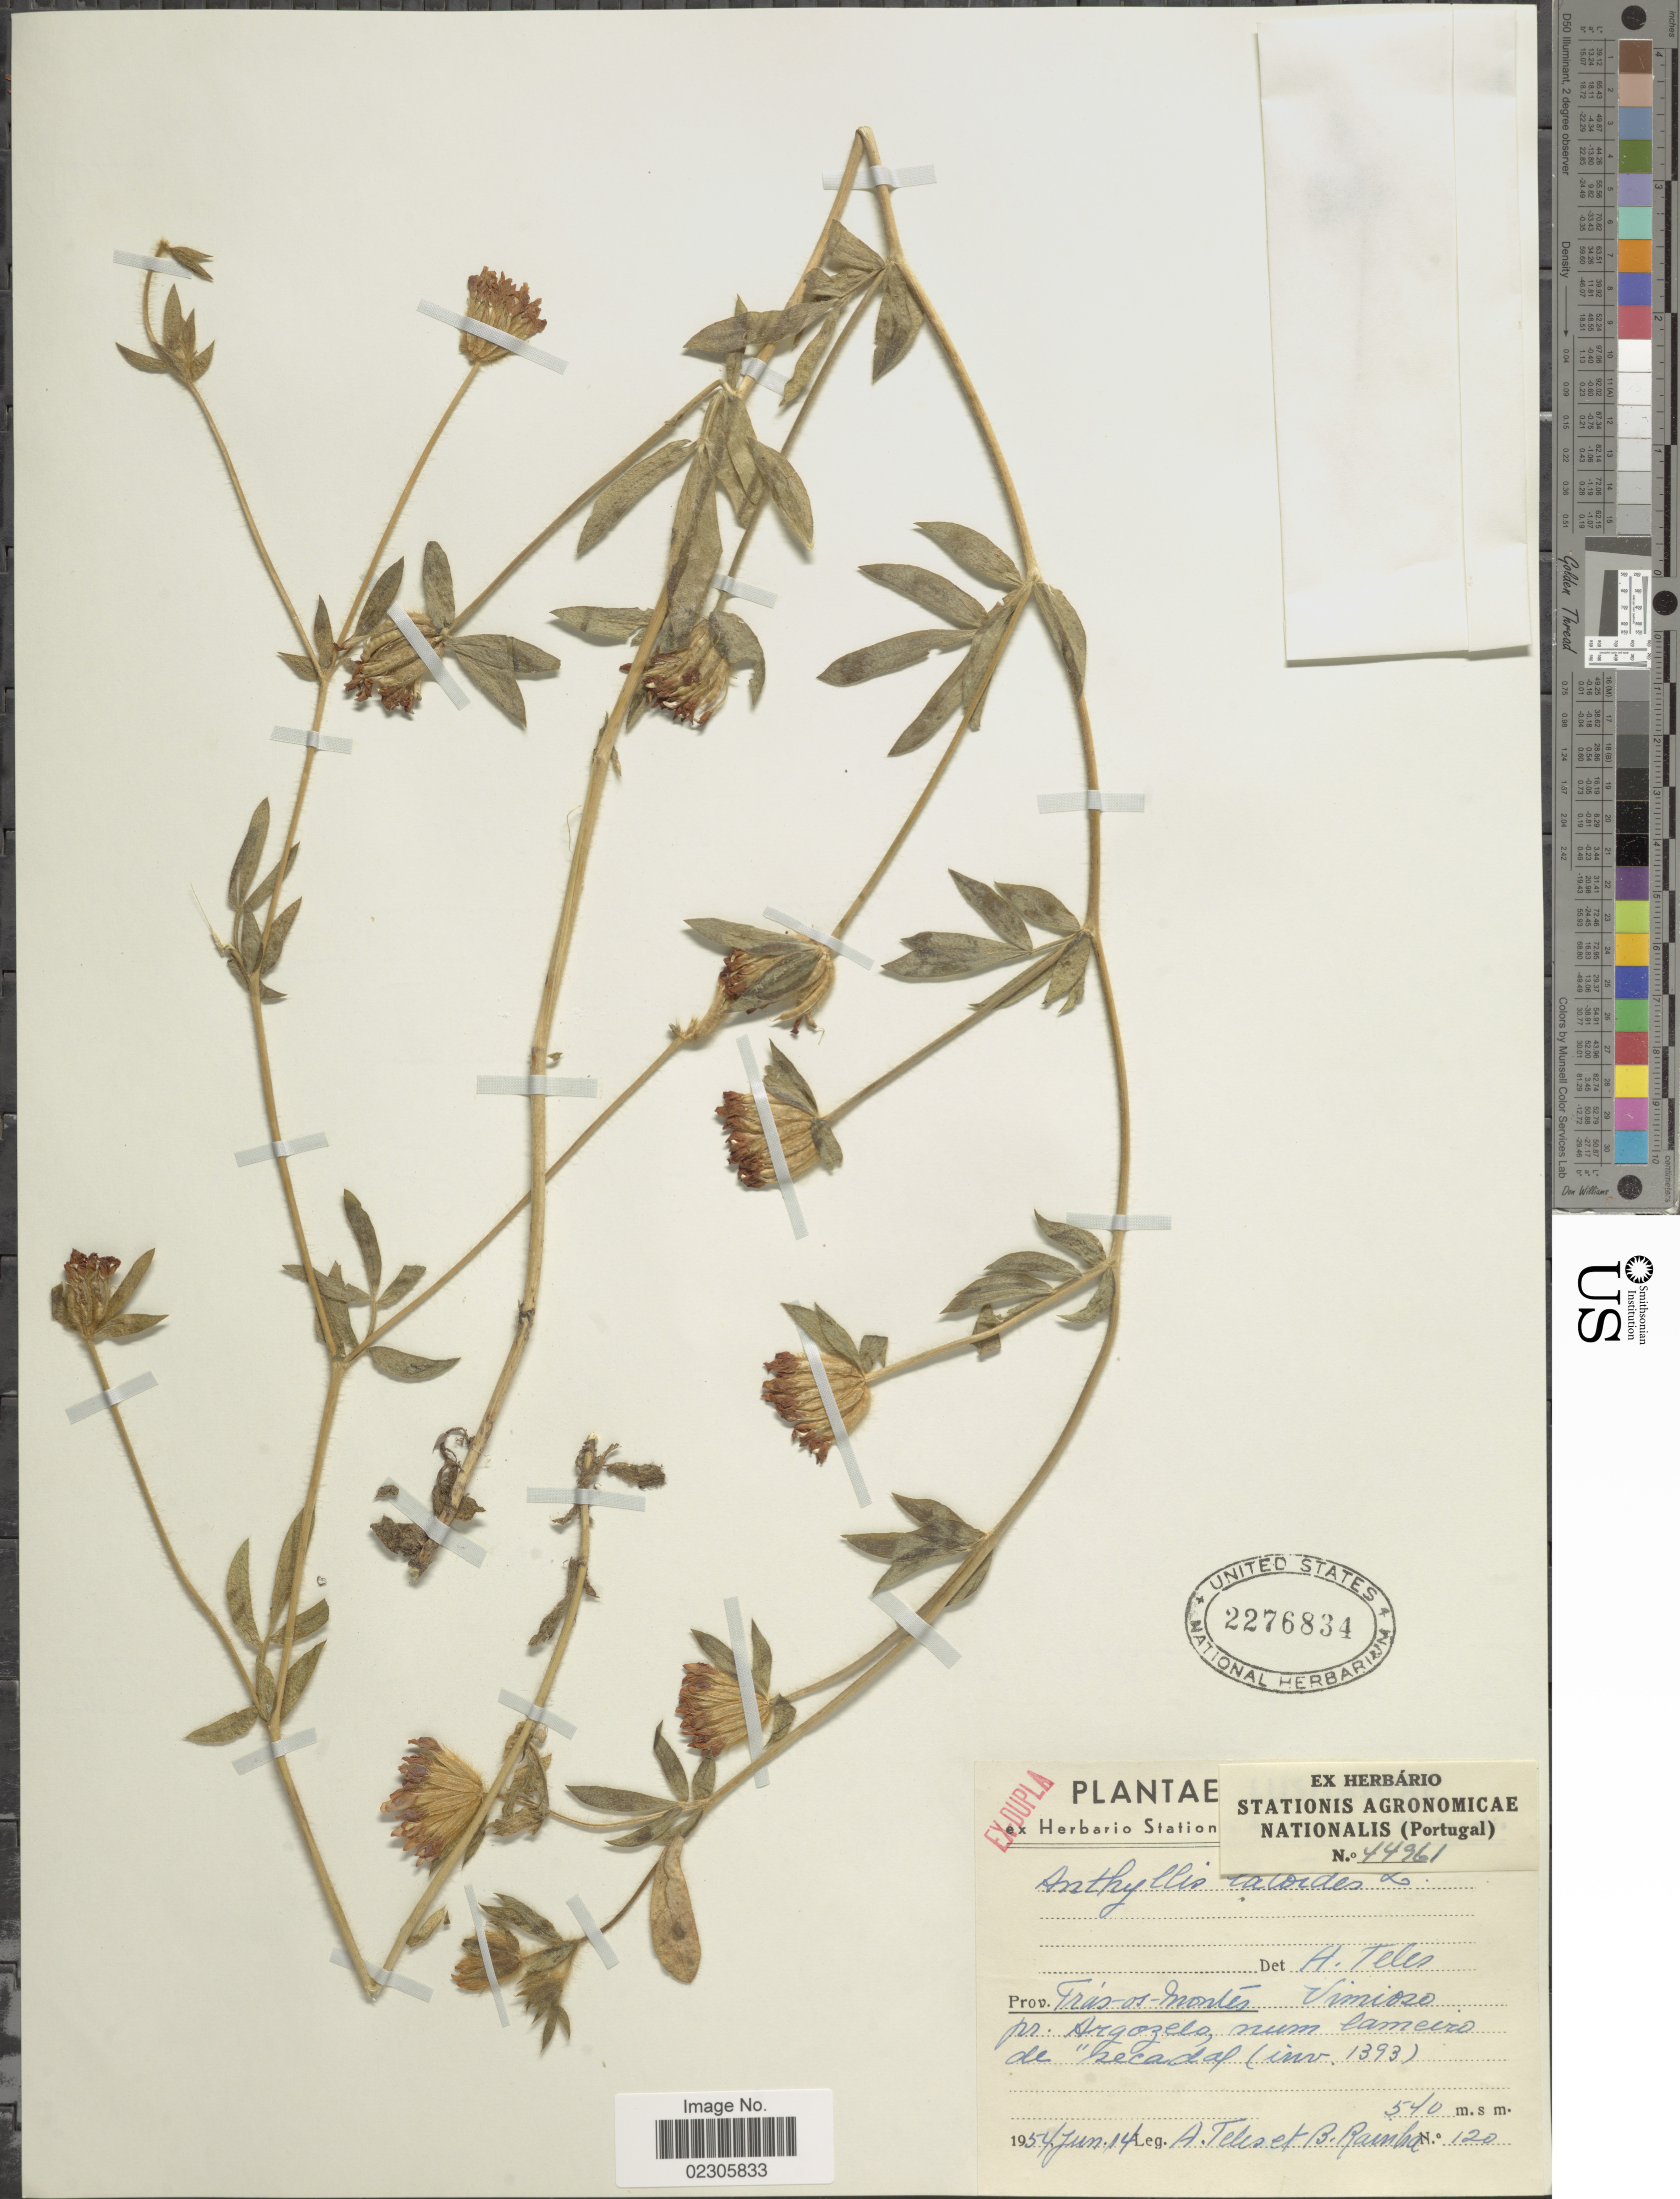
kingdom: Plantae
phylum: Tracheophyta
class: Magnoliopsida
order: Fabales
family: Fabaceae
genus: Anthyllis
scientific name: Anthyllis lotoides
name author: L.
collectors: A. Teles & B. Rainha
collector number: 44961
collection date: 1954-06-14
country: Portugal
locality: Prov. Tras-os Montes, Vinoso pr. Argozelo, num, cameiro de secadaf [interpreted]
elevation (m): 540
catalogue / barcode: US 2276834